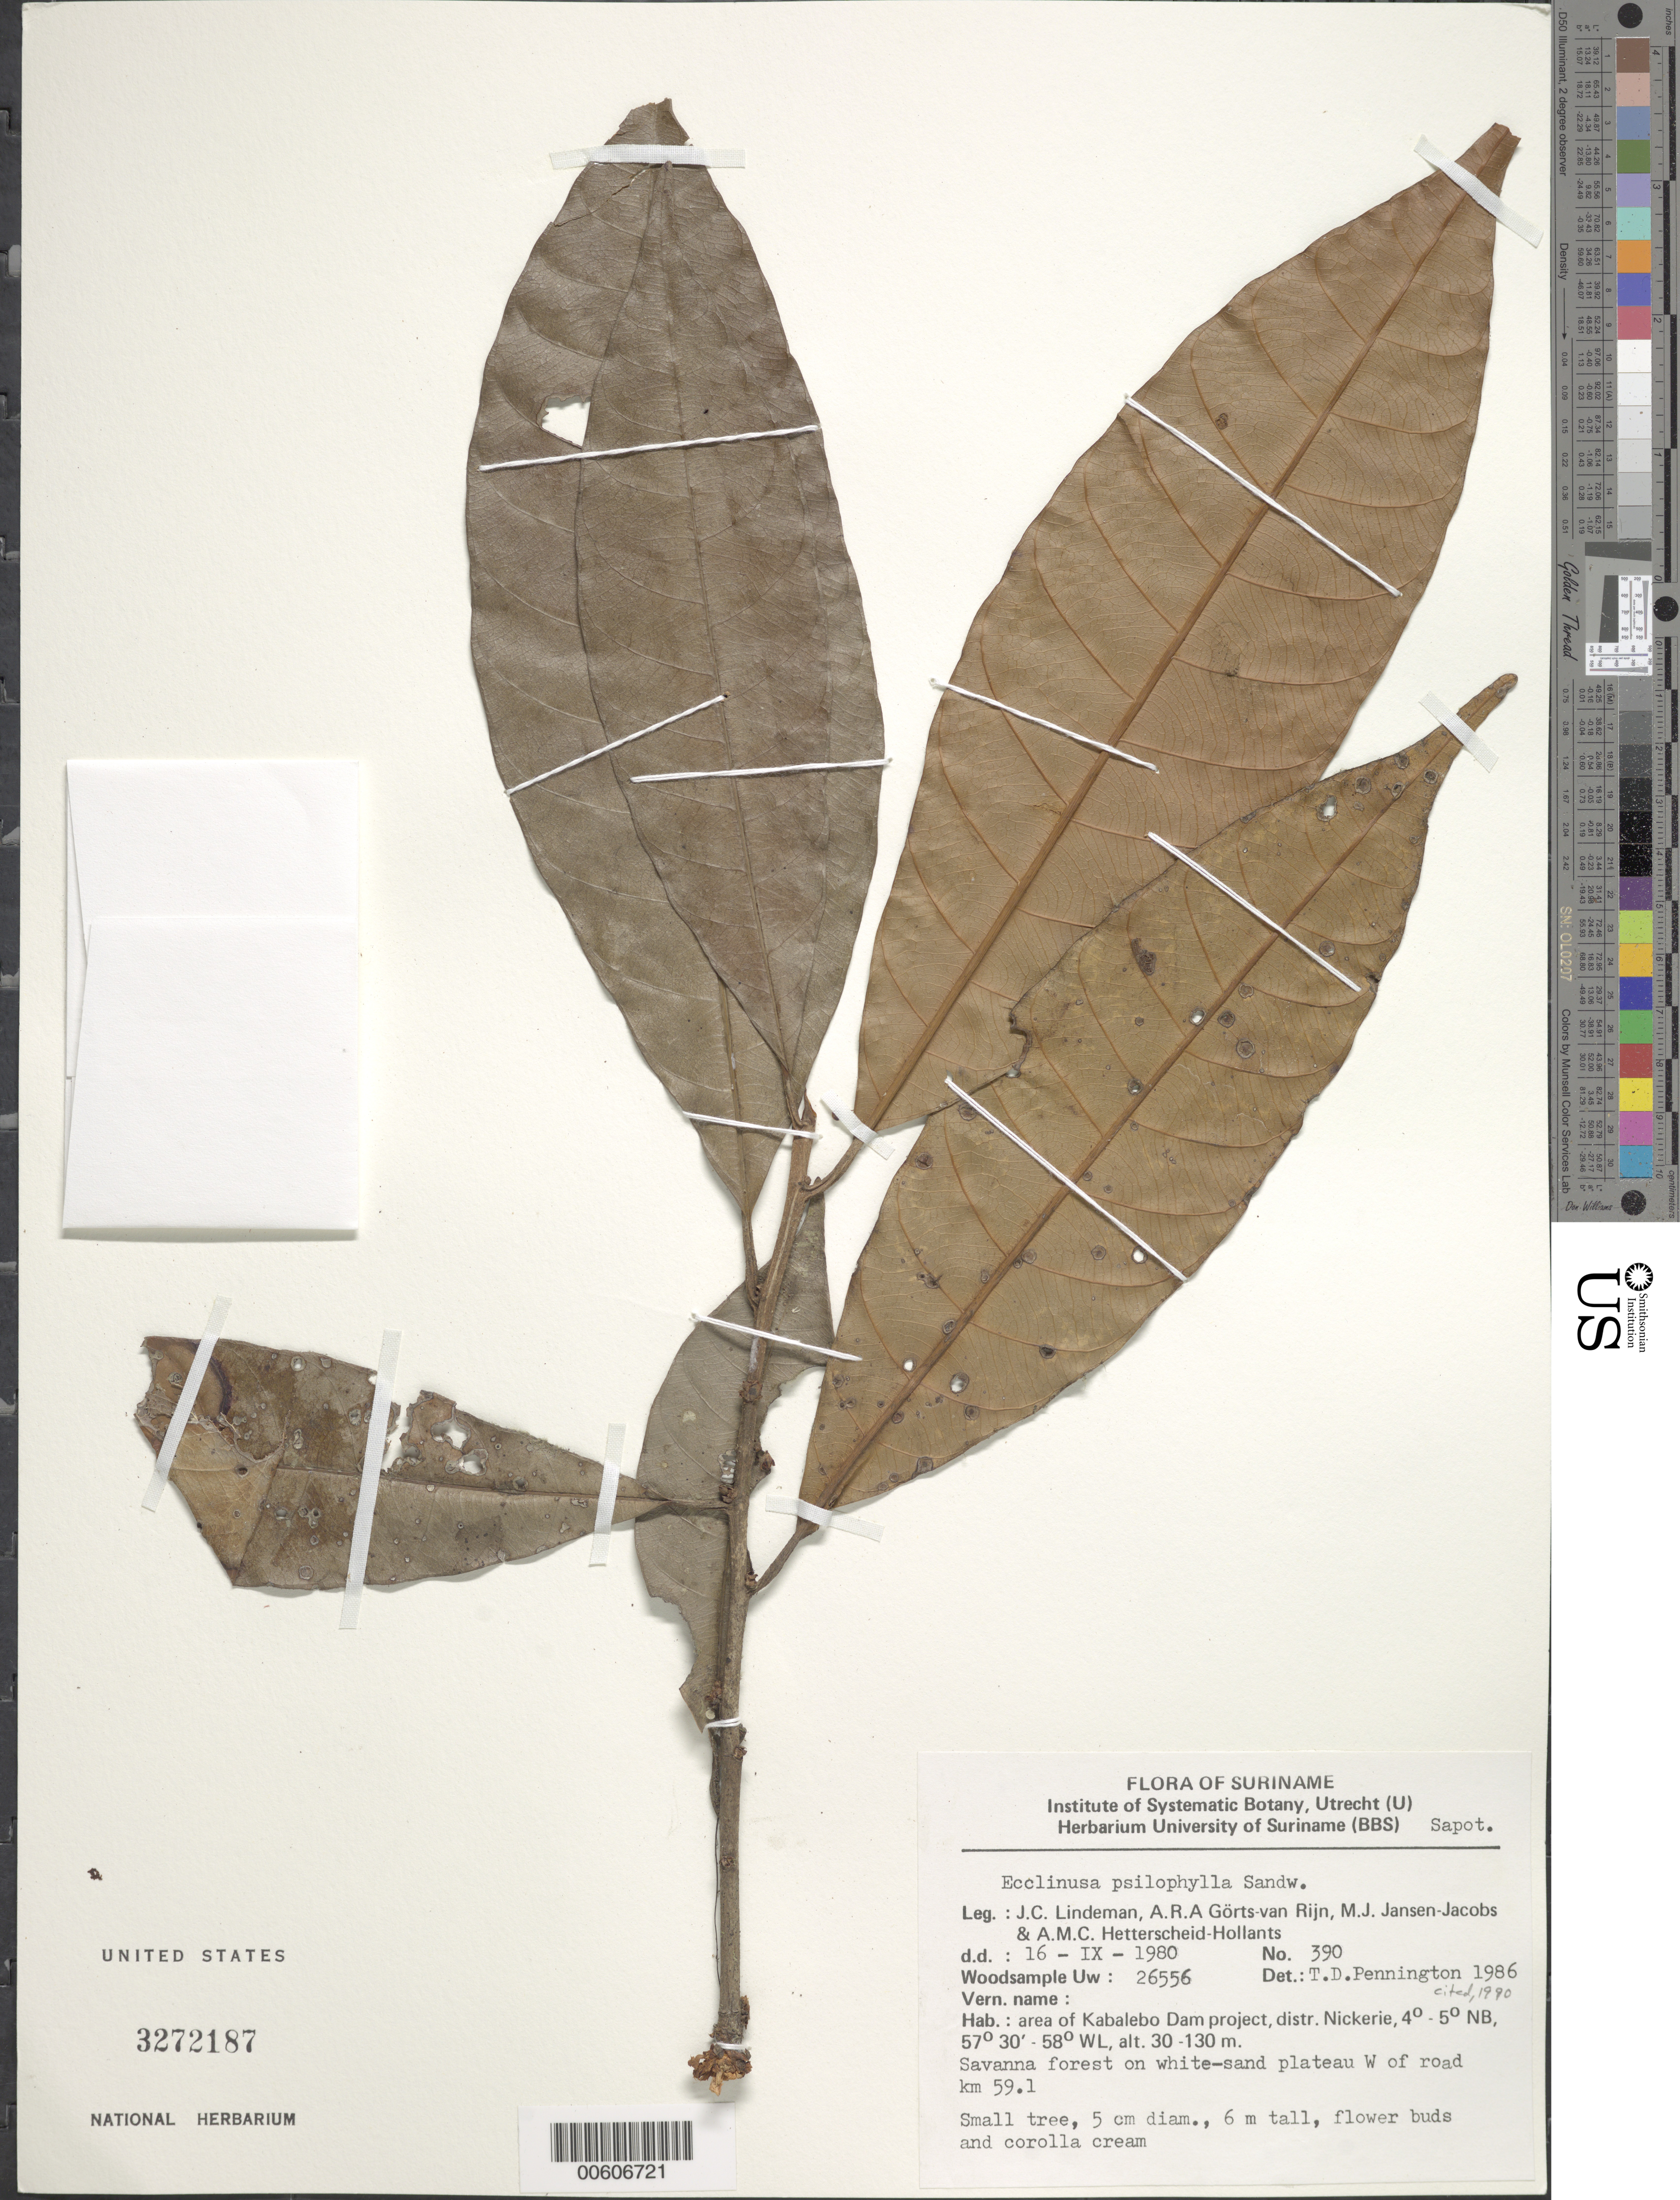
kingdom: Plantae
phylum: Tracheophyta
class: Magnoliopsida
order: Ericales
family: Sapotaceae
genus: Ecclinusa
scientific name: Ecclinusa psilophylla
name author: Sandwith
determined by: Pennington, T. D., (K)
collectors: J. C. Lindeman, A. .R. A. Görts-van Rijn, M. J. Jansen-Jacobs & A. Hetterscheid-Hollants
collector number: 80 390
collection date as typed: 16-Sep-80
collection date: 1980-09-16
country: Suriname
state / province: Nickerie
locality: Kabalebo Dam project area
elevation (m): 30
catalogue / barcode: US 3272187